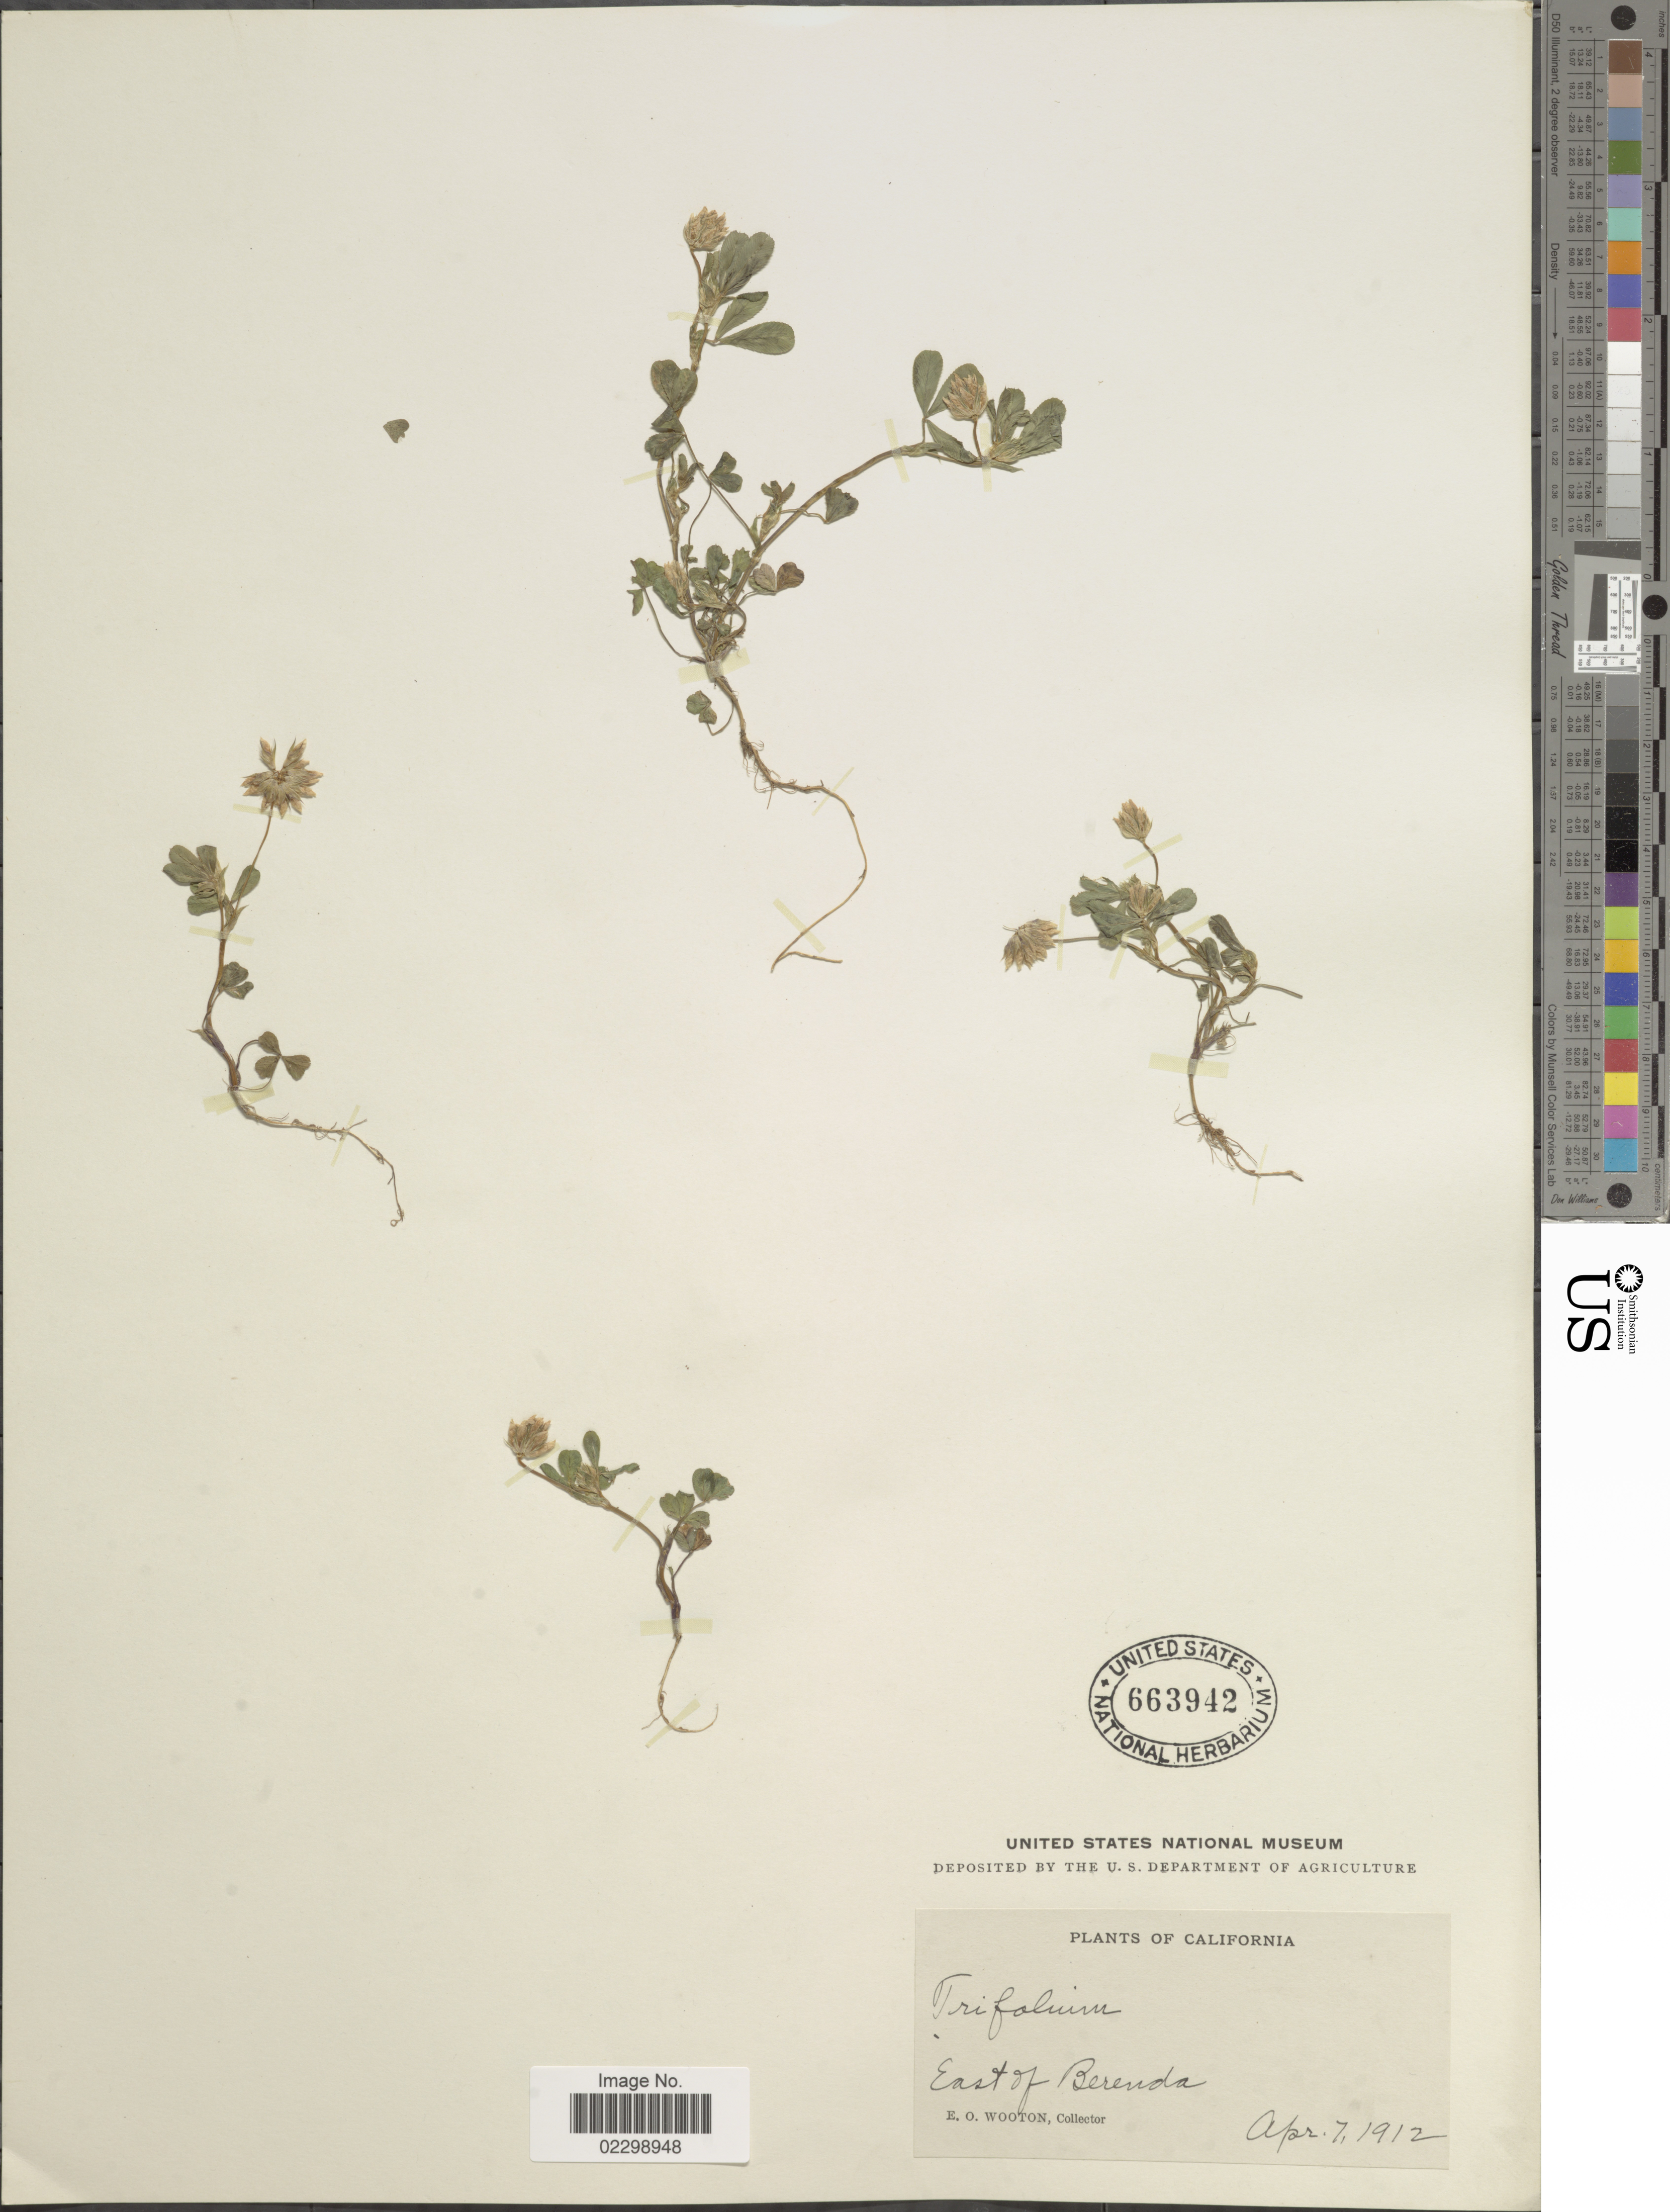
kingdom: Plantae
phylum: Tracheophyta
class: Magnoliopsida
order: Fabales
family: Fabaceae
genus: Trifolium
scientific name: Trifolium strictum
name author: L.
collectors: E. O. Wooton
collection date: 1912-04-07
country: United States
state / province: California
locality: East of Berenda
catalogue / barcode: US 663942